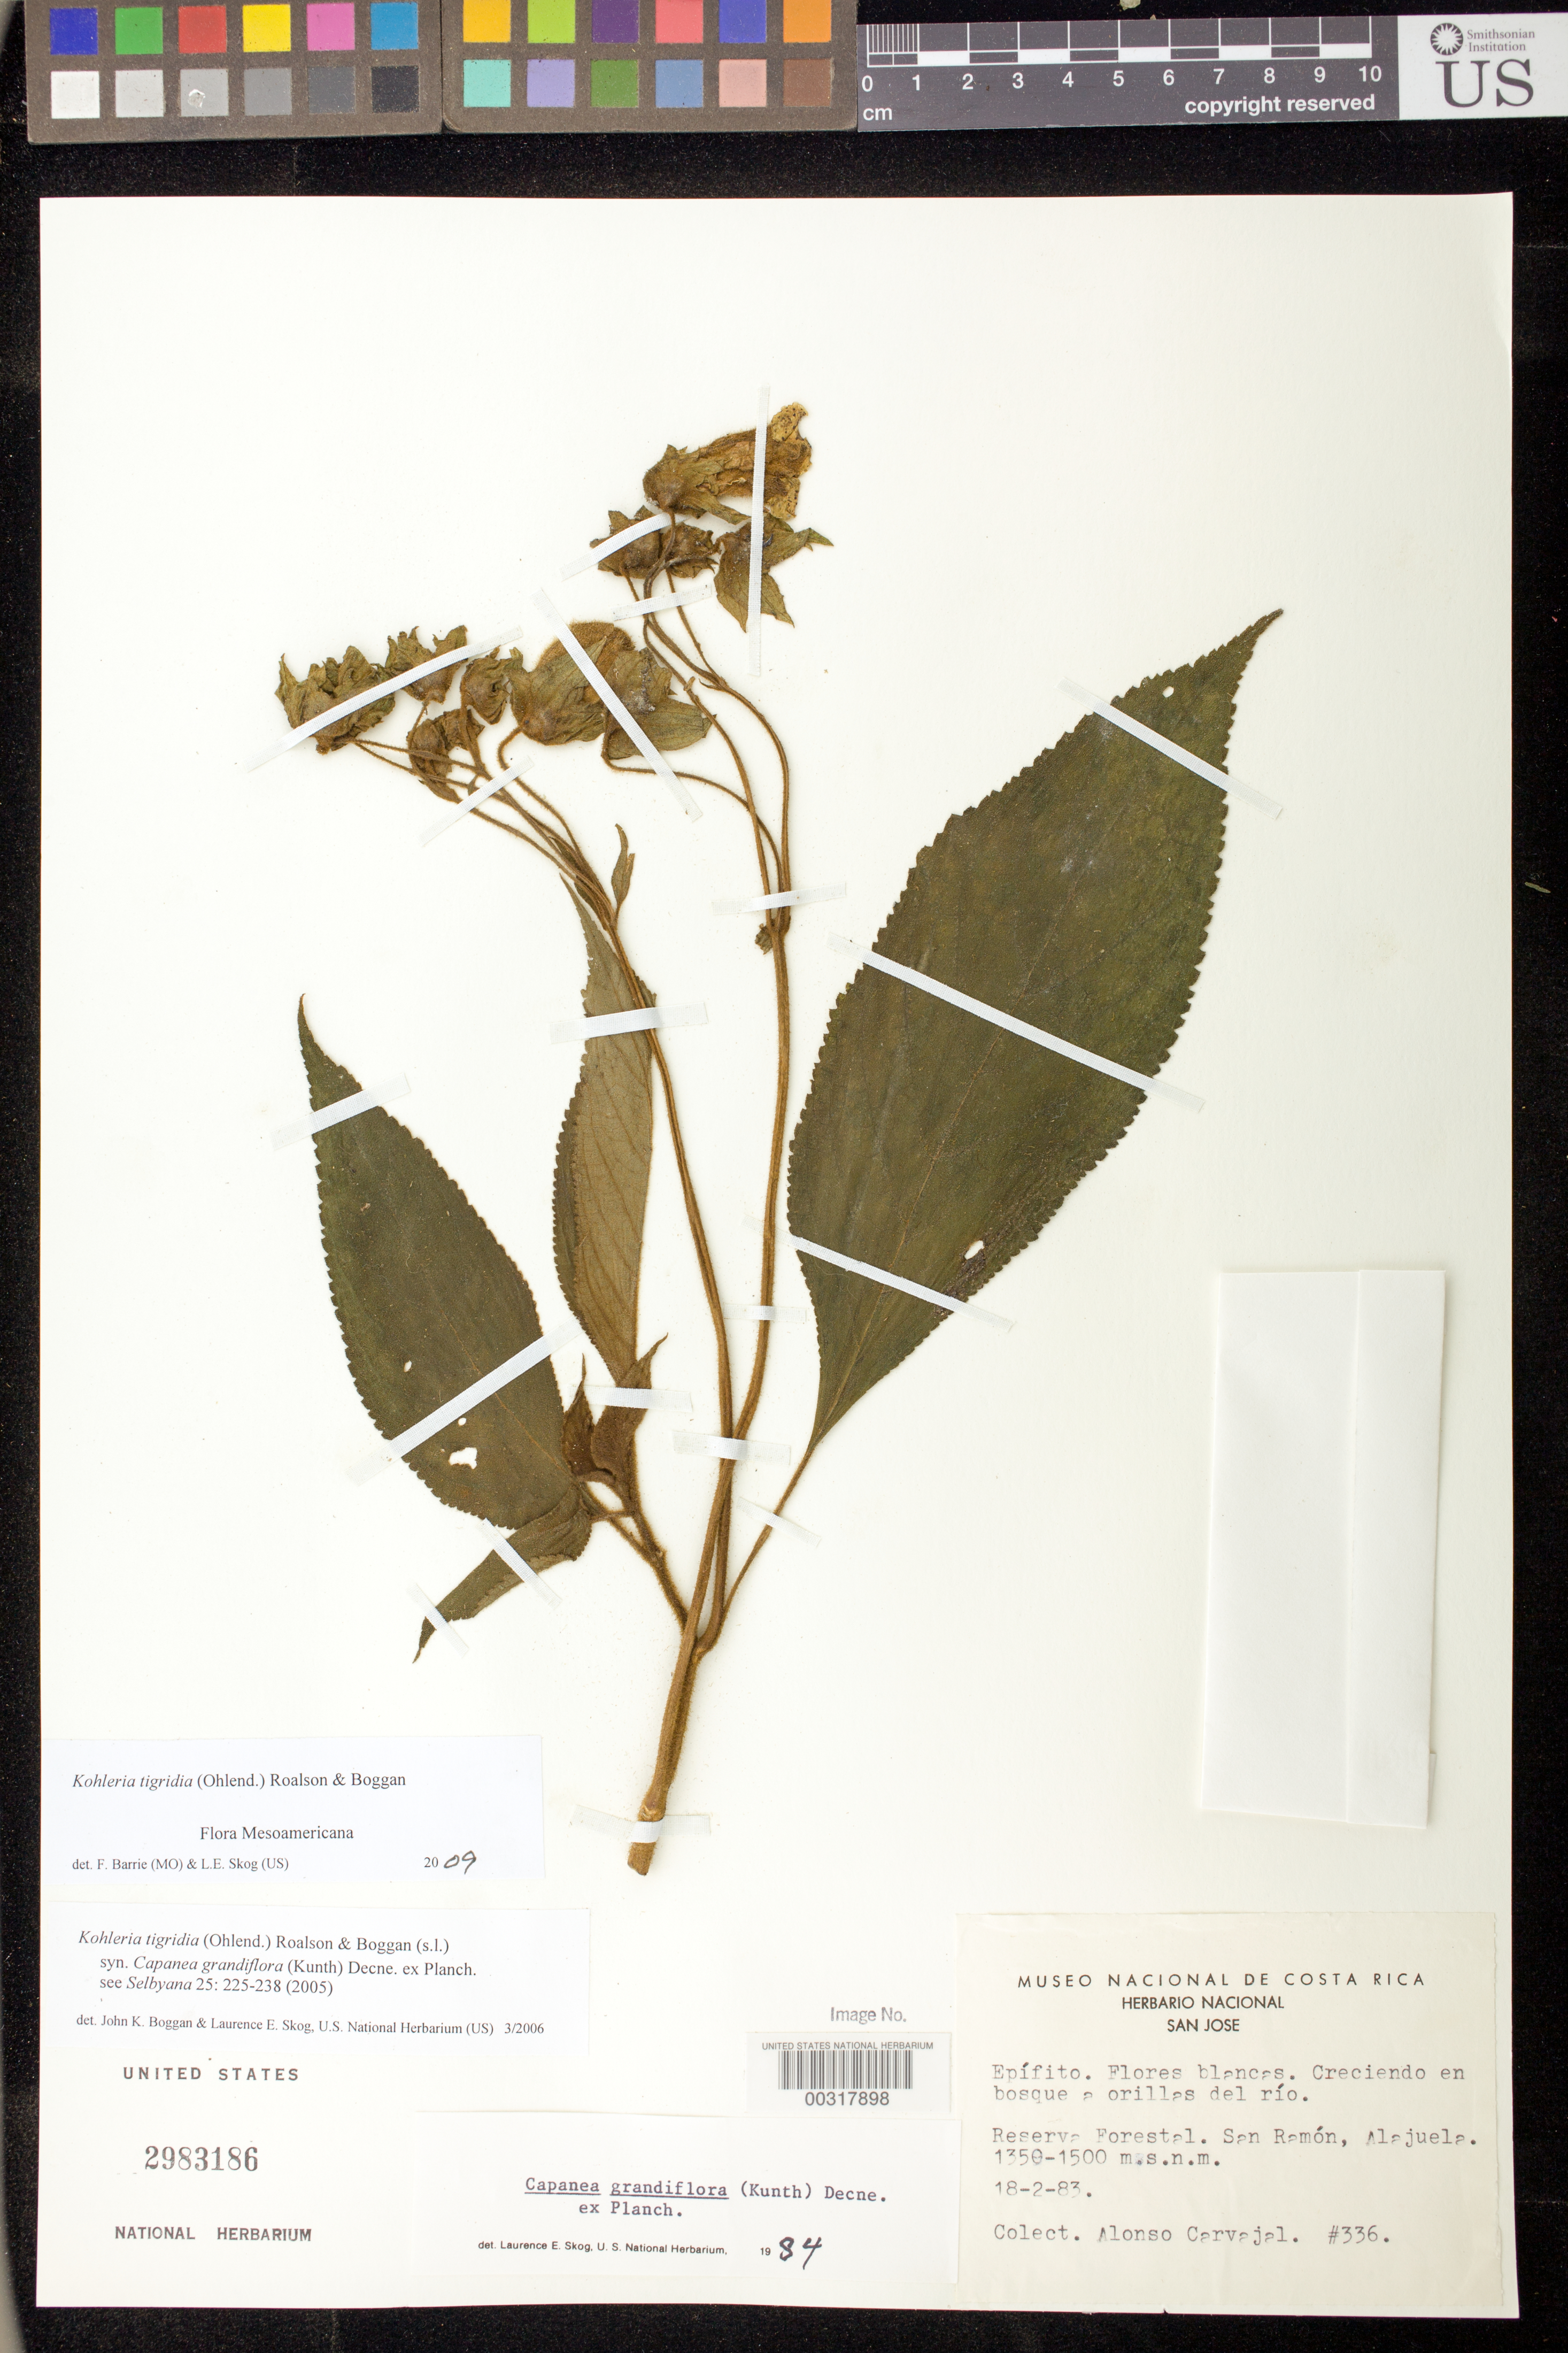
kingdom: Plantae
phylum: Tracheophyta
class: Magnoliopsida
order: Lamiales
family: Gesneriaceae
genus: Kohleria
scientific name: Kohleria tigridia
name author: (Ohlend.) Roalson & Boggan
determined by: Boggan, J. K.; Skog, L. E.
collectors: A. Carvajal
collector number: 336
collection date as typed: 18 Feb 1983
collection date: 1983-02-18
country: Costa Rica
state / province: Alajuela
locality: Reserva Forestal, San Ramon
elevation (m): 1350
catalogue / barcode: US 2983186